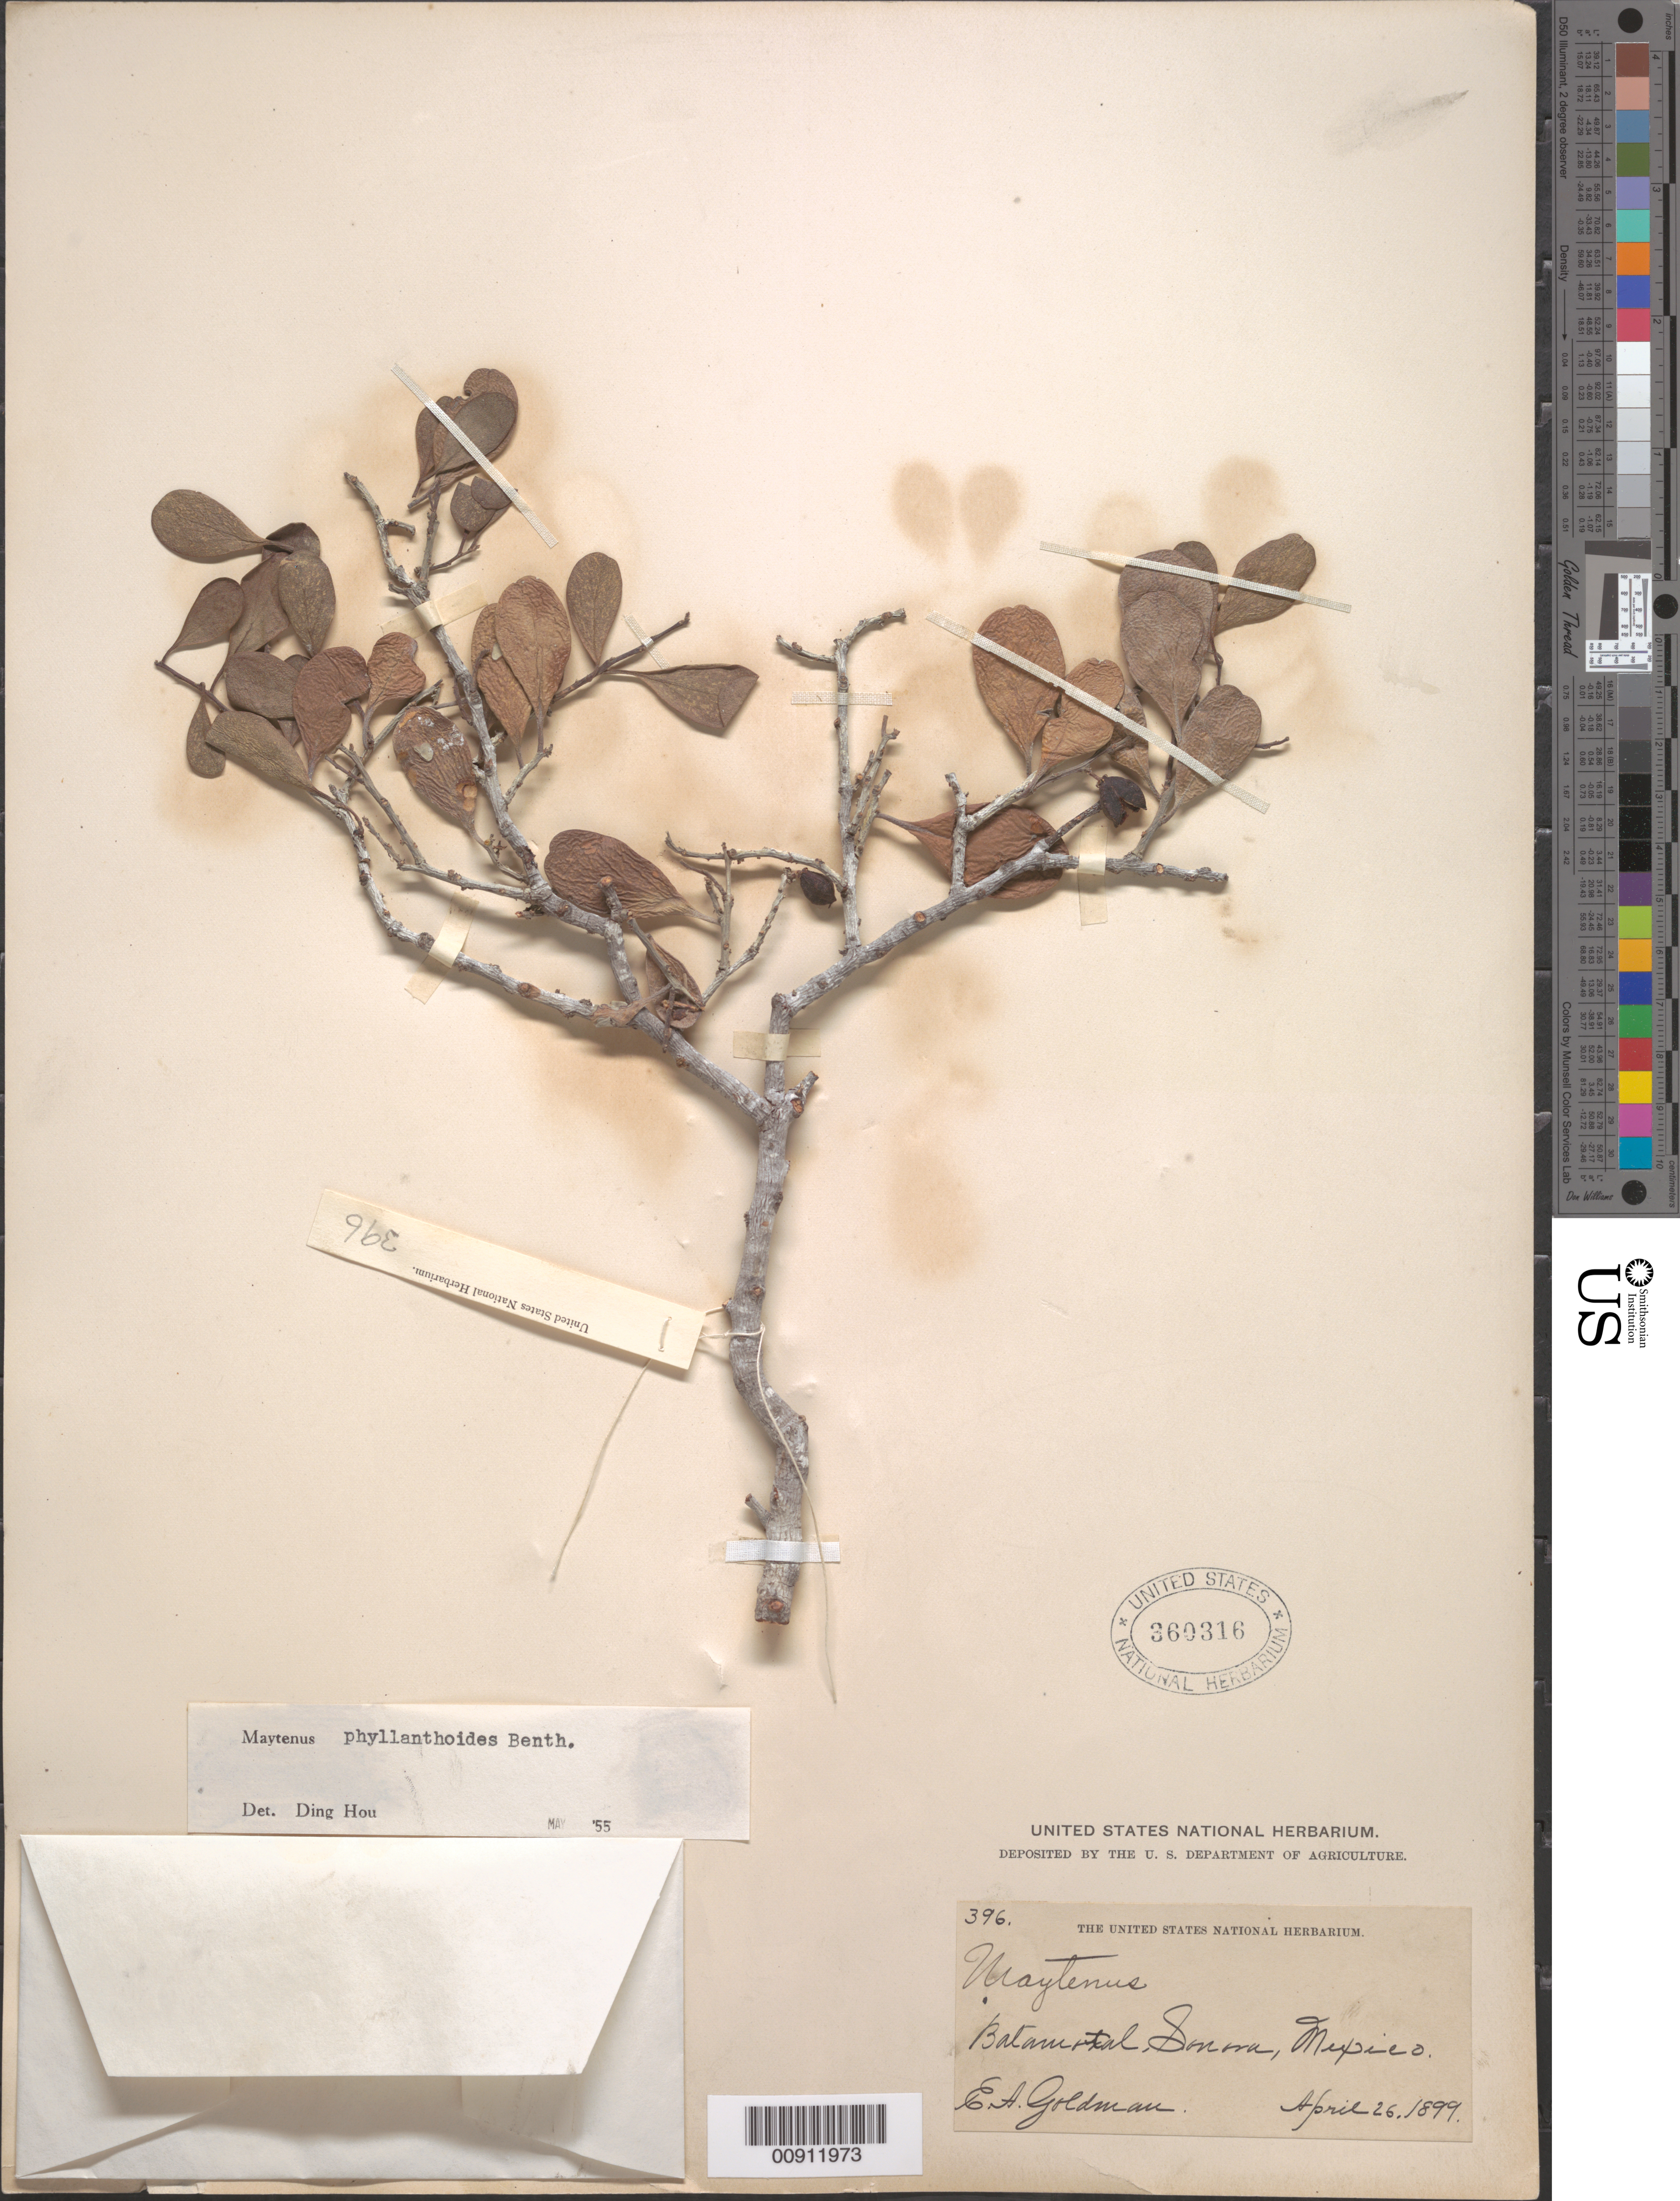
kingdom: Plantae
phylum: Tracheophyta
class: Magnoliopsida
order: Celastrales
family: Celastraceae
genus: Tricerma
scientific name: Tricerma phyllanthoides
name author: (Benth.) Lundell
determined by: Strong, Mark T., (BOT), Smithsonian Institution - National Museum of Natural History (UNITED STATES)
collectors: E. A. Goldman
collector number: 396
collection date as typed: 26 Apr 1899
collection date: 1899-04-26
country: Mexico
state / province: Sonora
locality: Batamotal, Sonora.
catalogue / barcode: US 360316